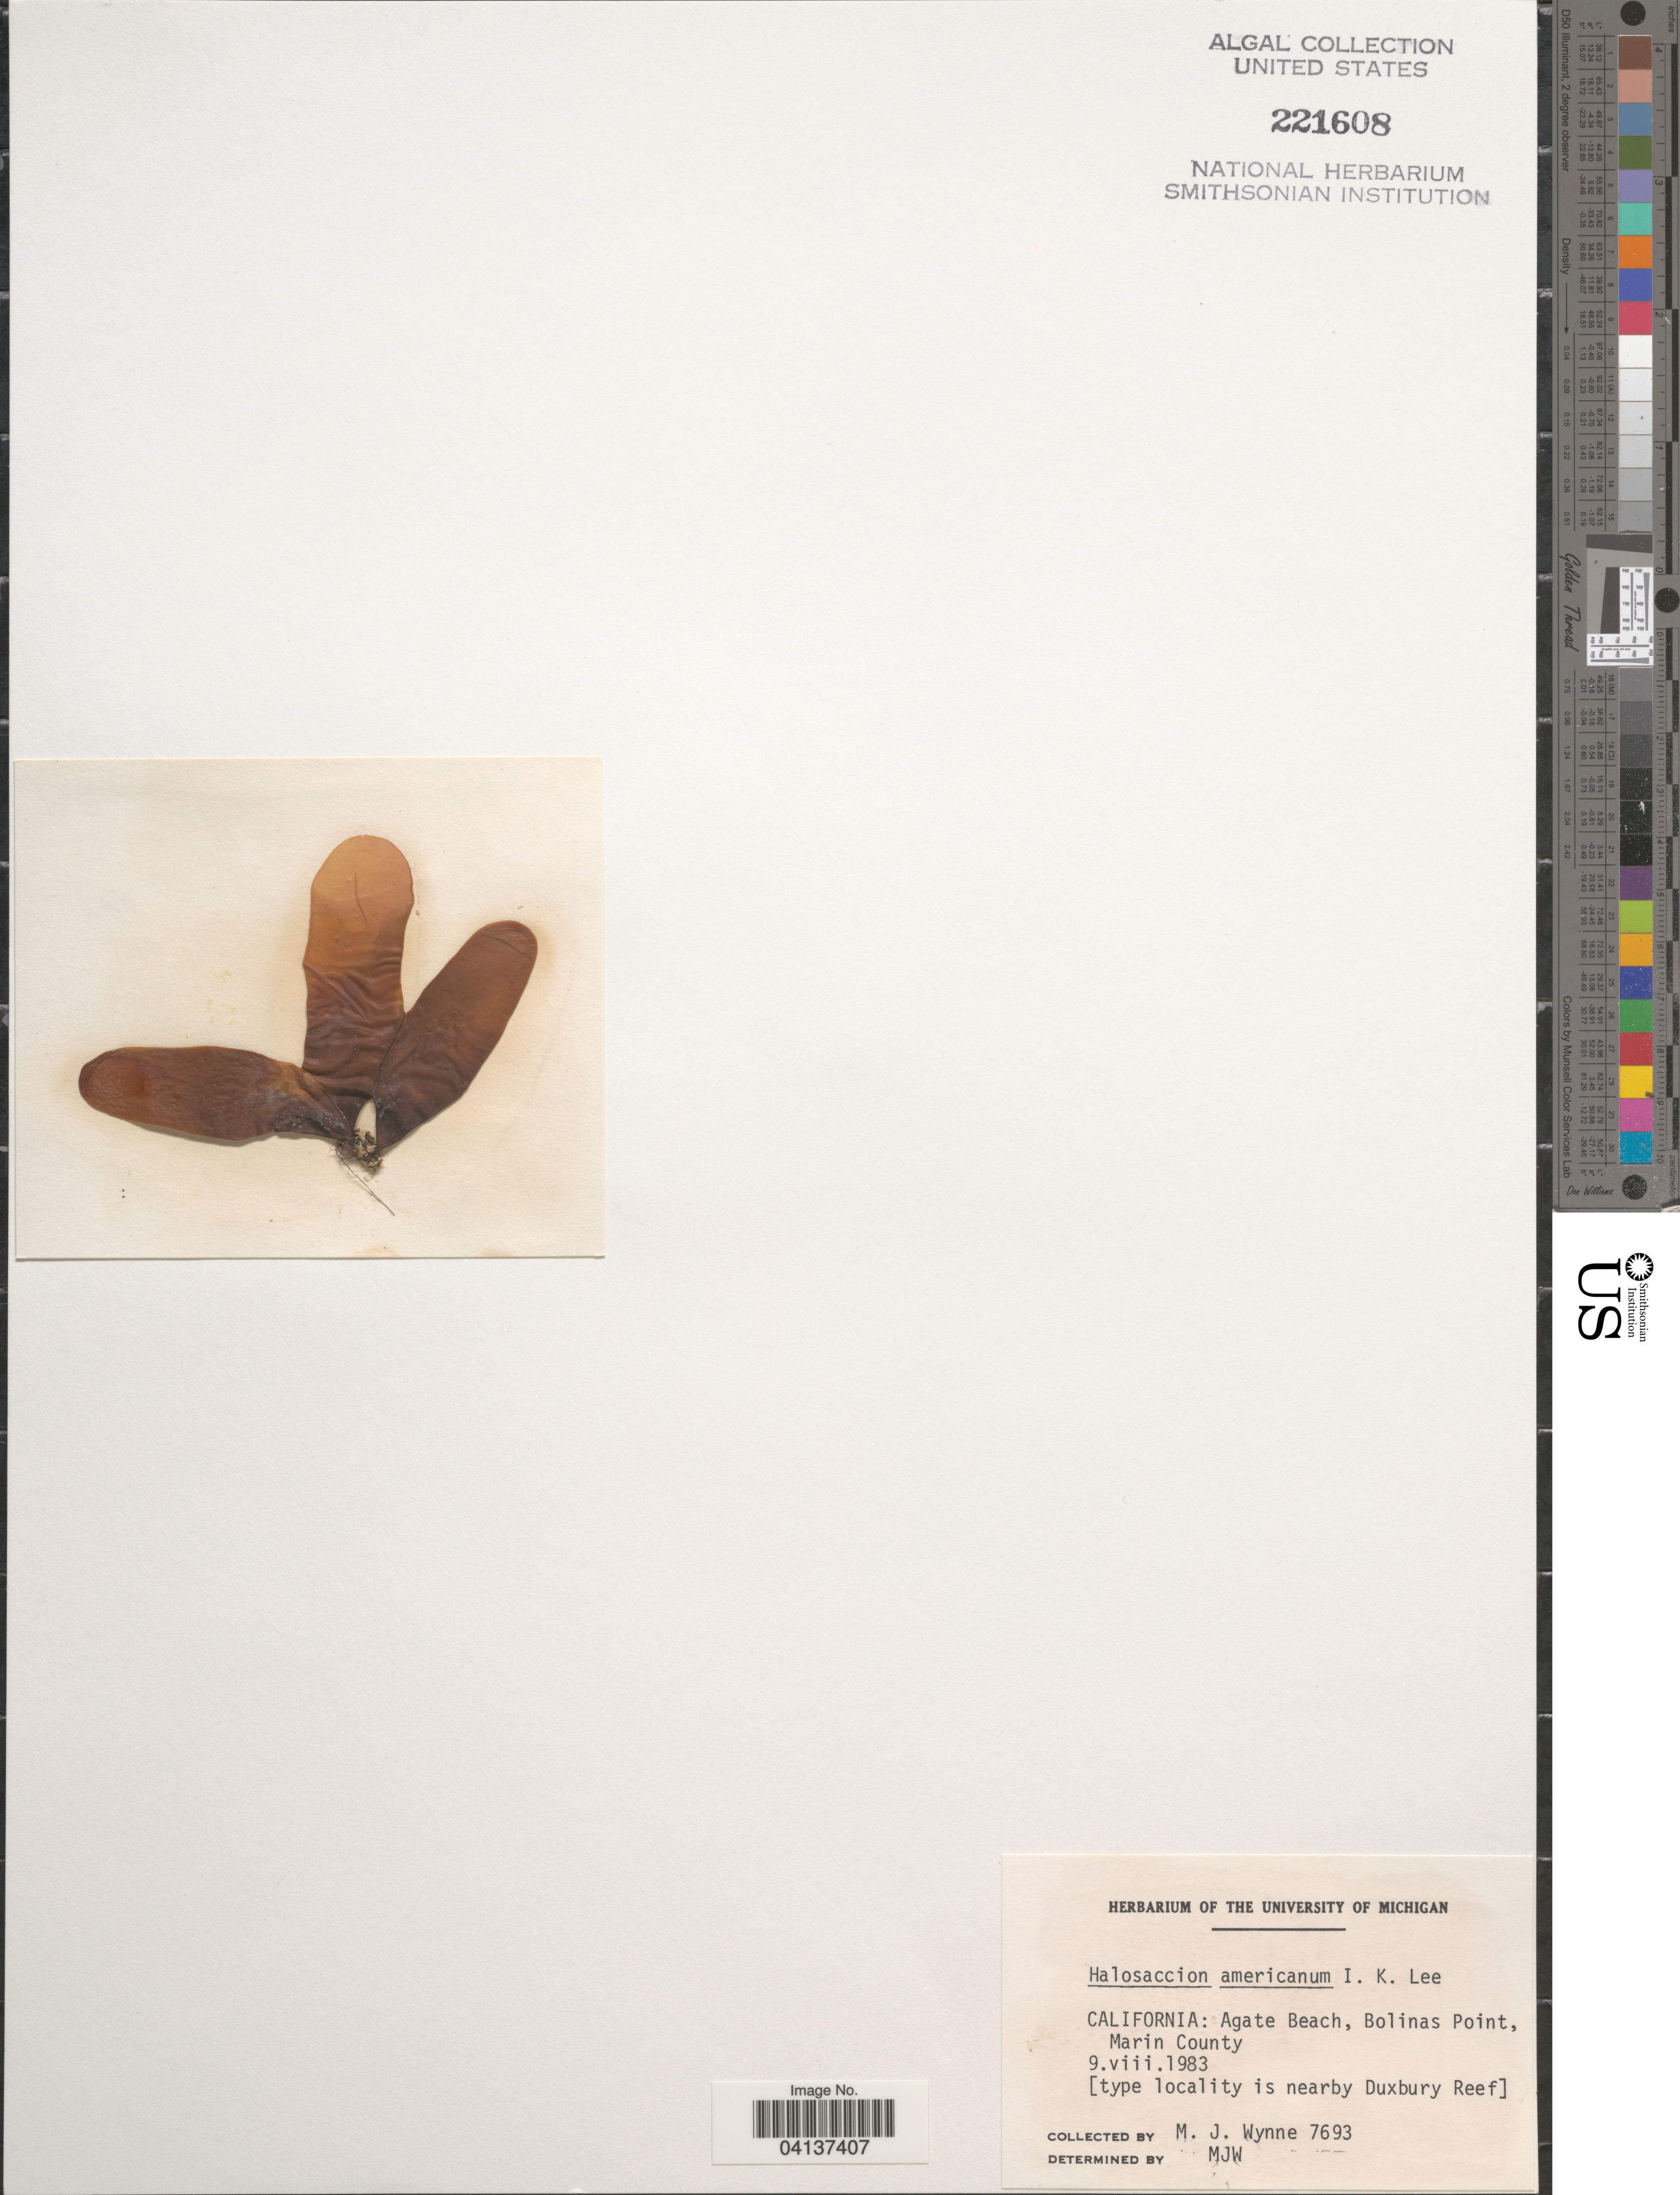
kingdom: Plantae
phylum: Rhodophyta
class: Florideophyceae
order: Palmariales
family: Palmariaceae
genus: Halosaccion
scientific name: Halosaccion americanum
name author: I.K. Lee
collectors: M.J. Wynne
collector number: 7693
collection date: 1983-08-09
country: United States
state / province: California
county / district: Marin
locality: Agate Beach, Bolinas Point, Marin County. [type locality is nearby Duxbury Reef].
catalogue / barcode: US 221608